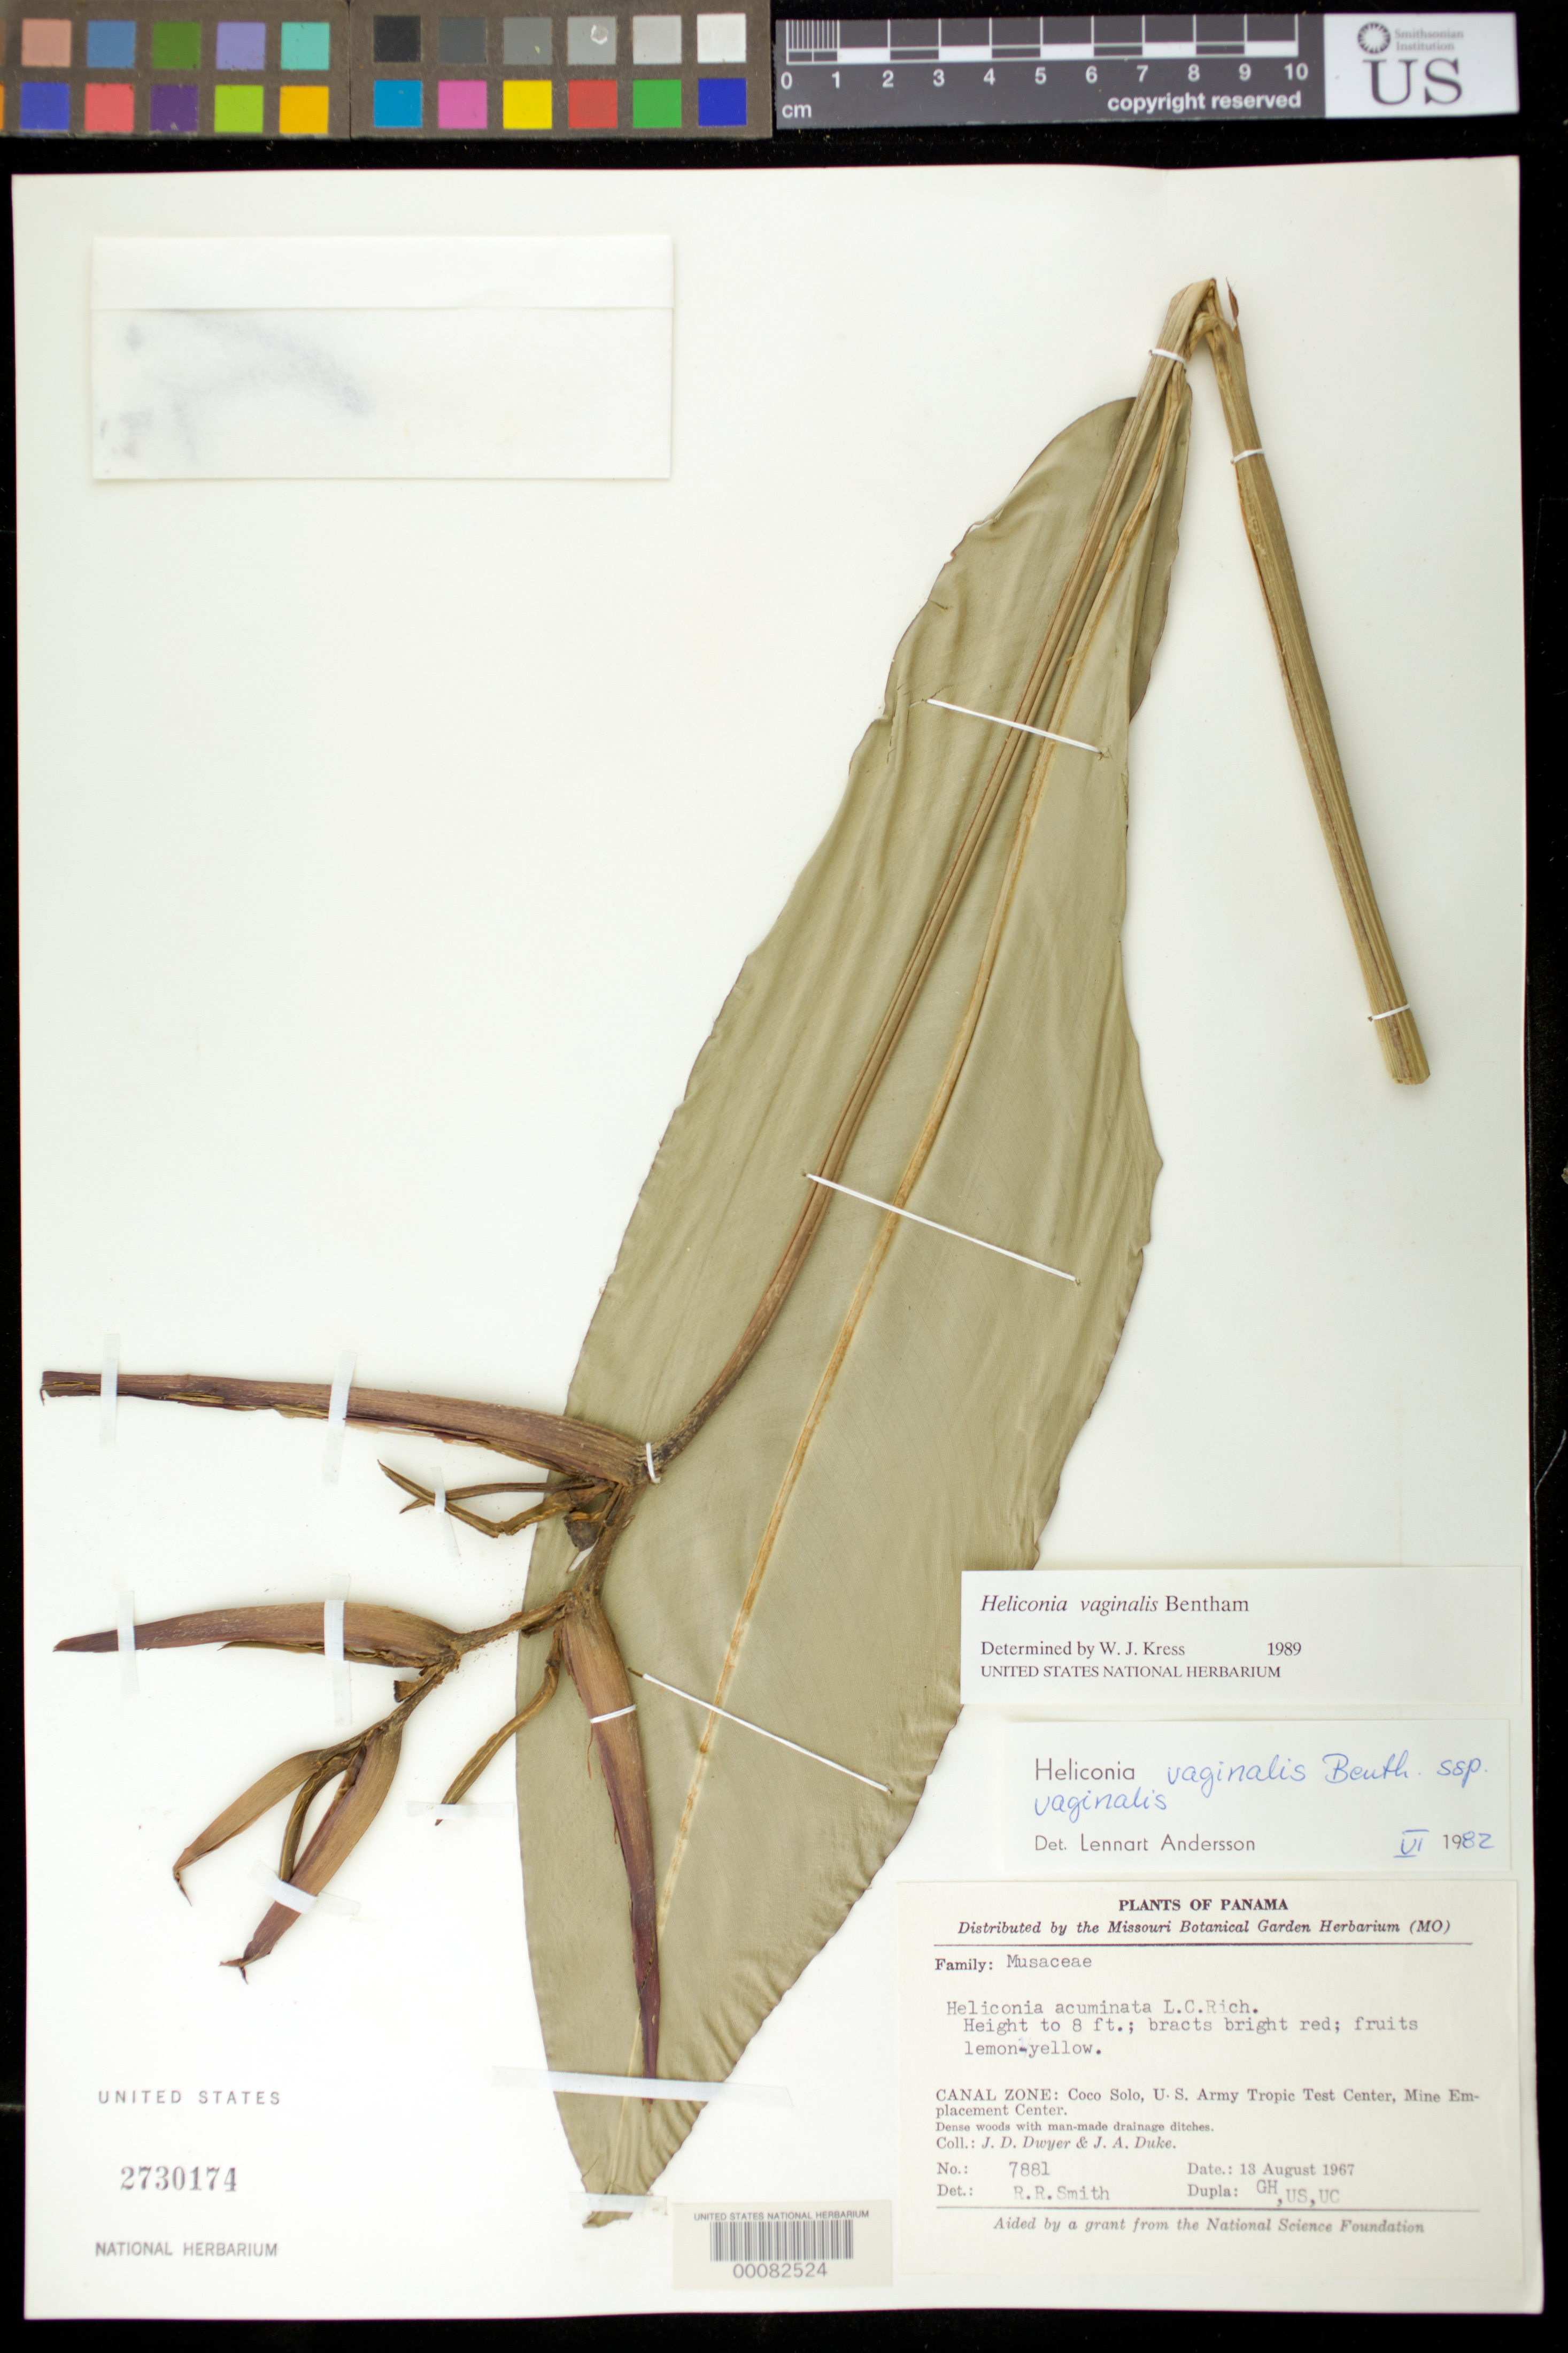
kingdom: Plantae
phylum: Tracheophyta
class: Liliopsida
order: Zingiberales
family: Heliconiaceae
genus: Heliconia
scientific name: Heliconia vaginalis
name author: Benth.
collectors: J. D. Dwyer & J. A. Duke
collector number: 7881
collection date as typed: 13 Aug 1967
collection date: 1967-08-13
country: Panama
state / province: Colón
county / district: Canal Zone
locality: Coco Solo, US Army Tropic Test Center, minemplacement center, dense woods with man-made drainage ditches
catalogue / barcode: US 2730174